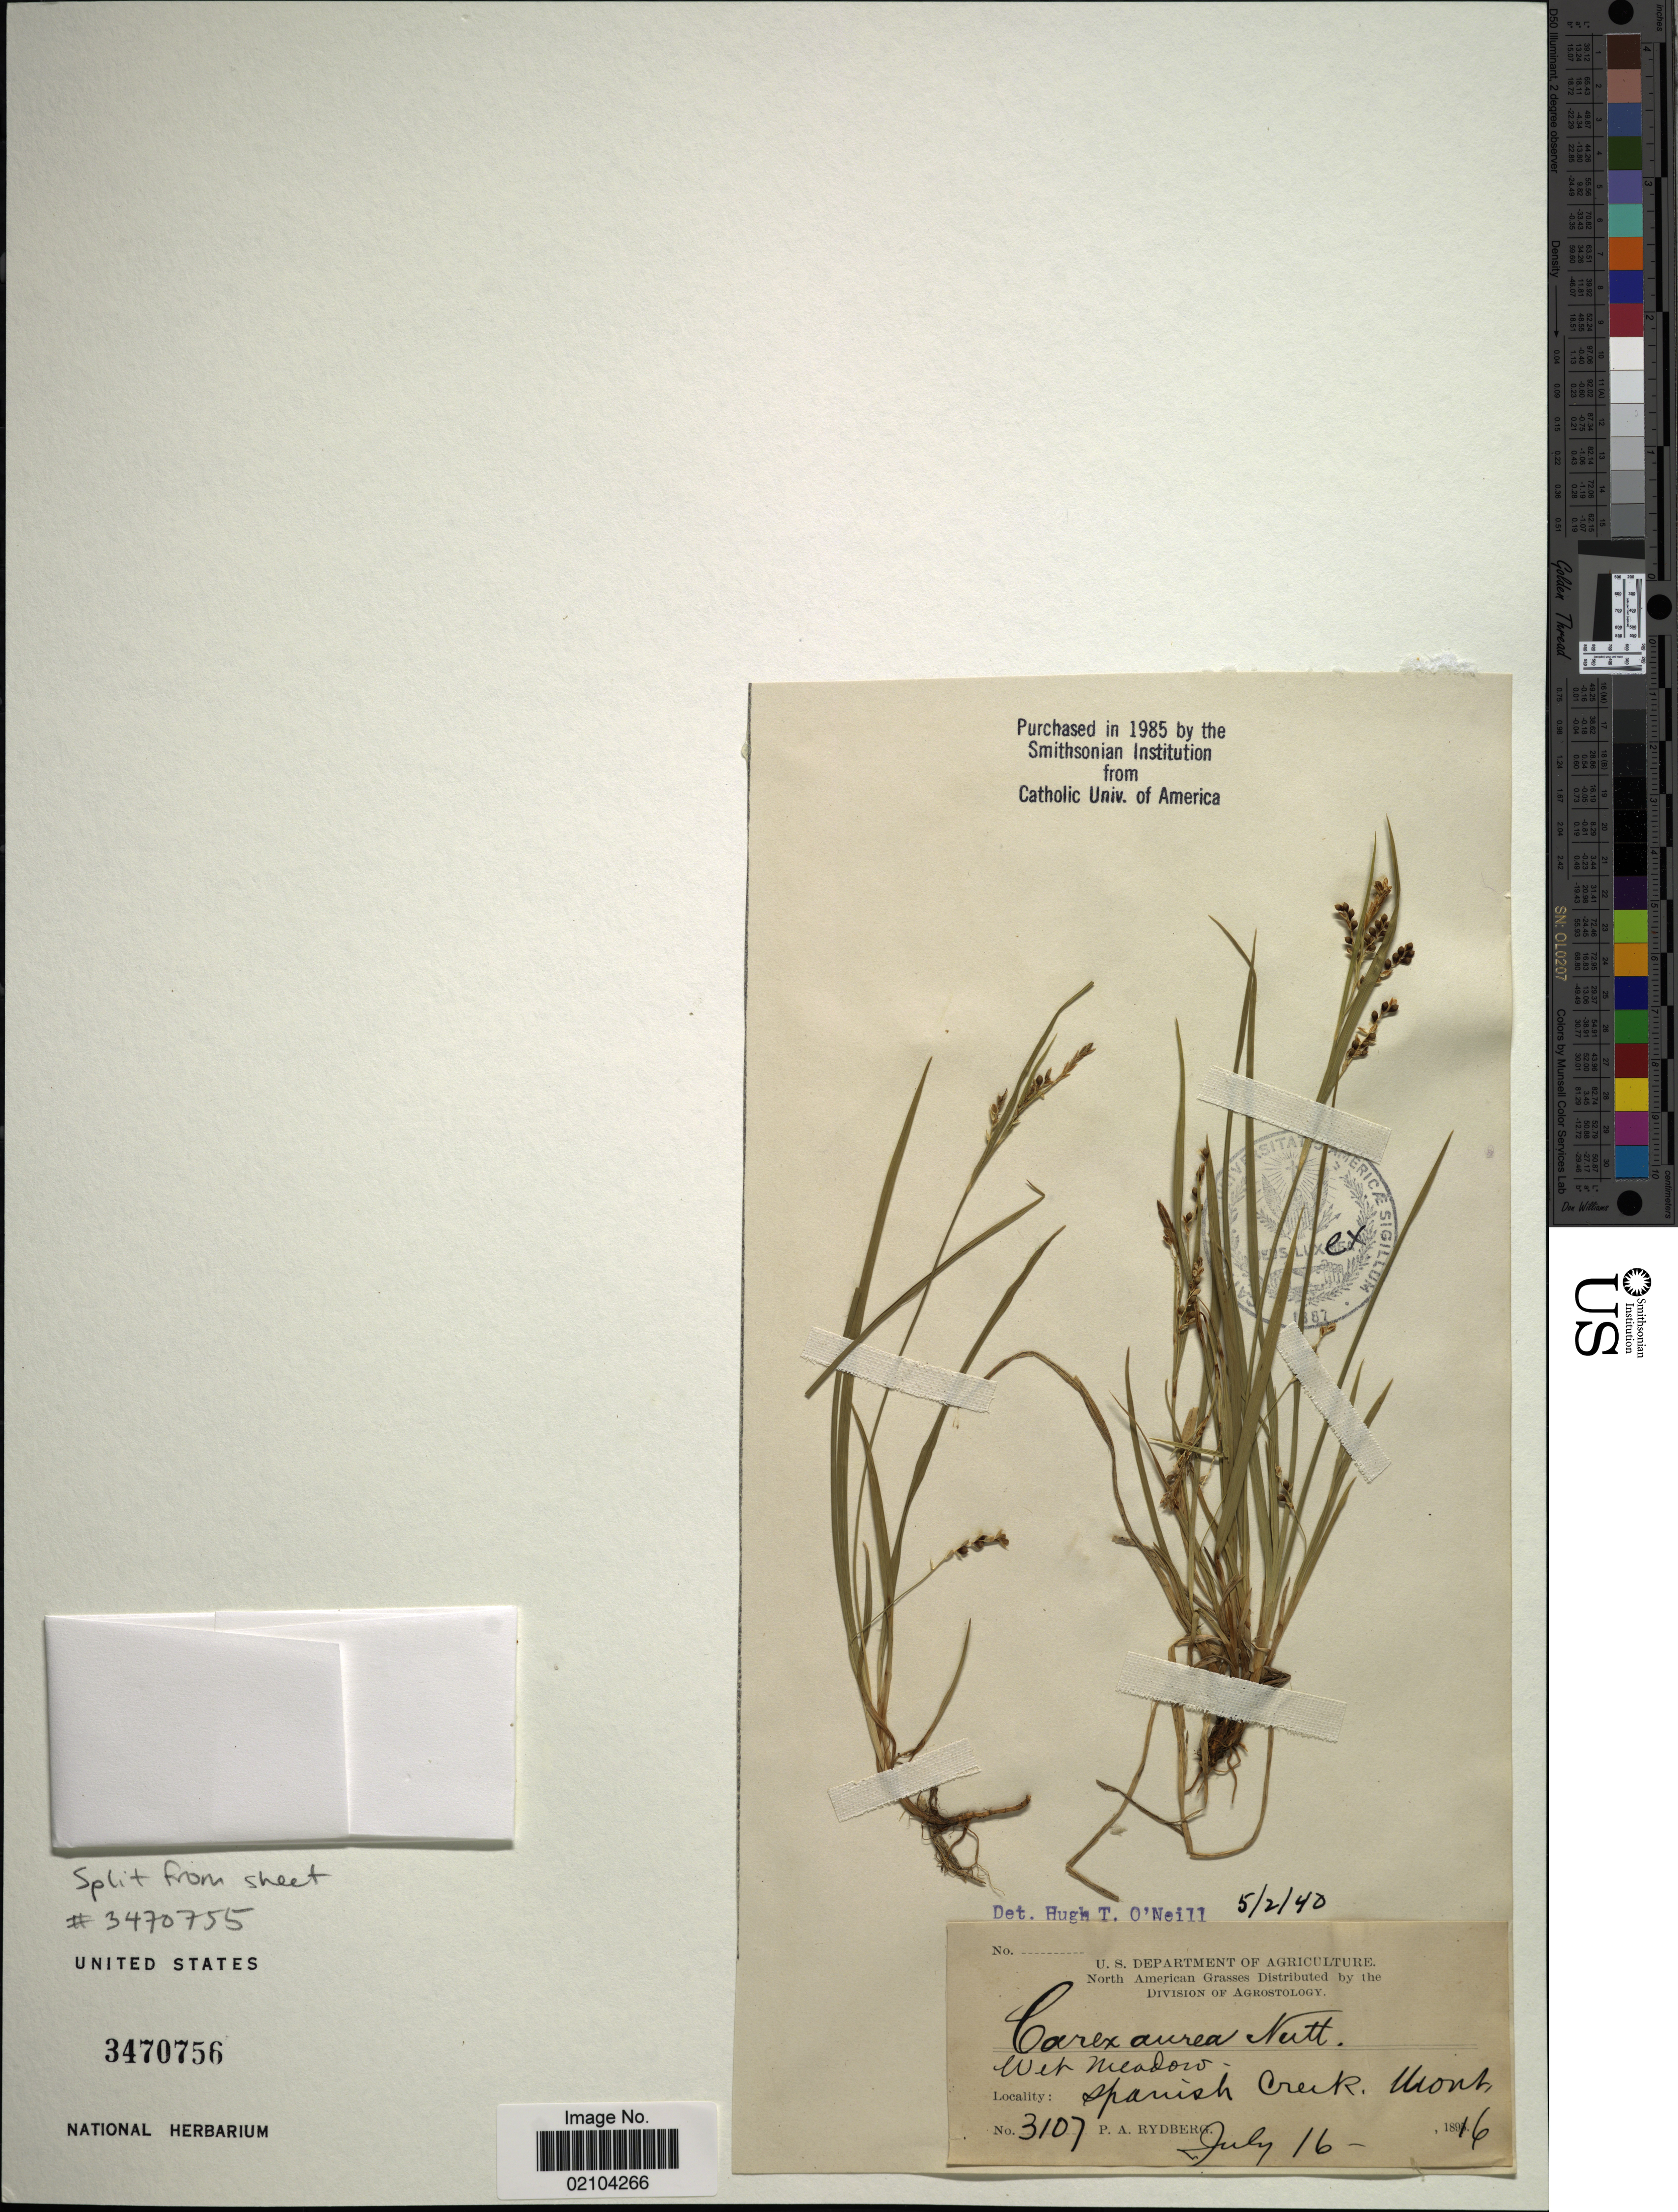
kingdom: Plantae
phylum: Tracheophyta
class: Liliopsida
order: Poales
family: Cyperaceae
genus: Carex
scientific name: Carex aurea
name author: Nutt.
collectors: P. A. Rydberg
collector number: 3107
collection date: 1896-07-16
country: United States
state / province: Montana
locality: Sapnish Creek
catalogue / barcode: US 3470756